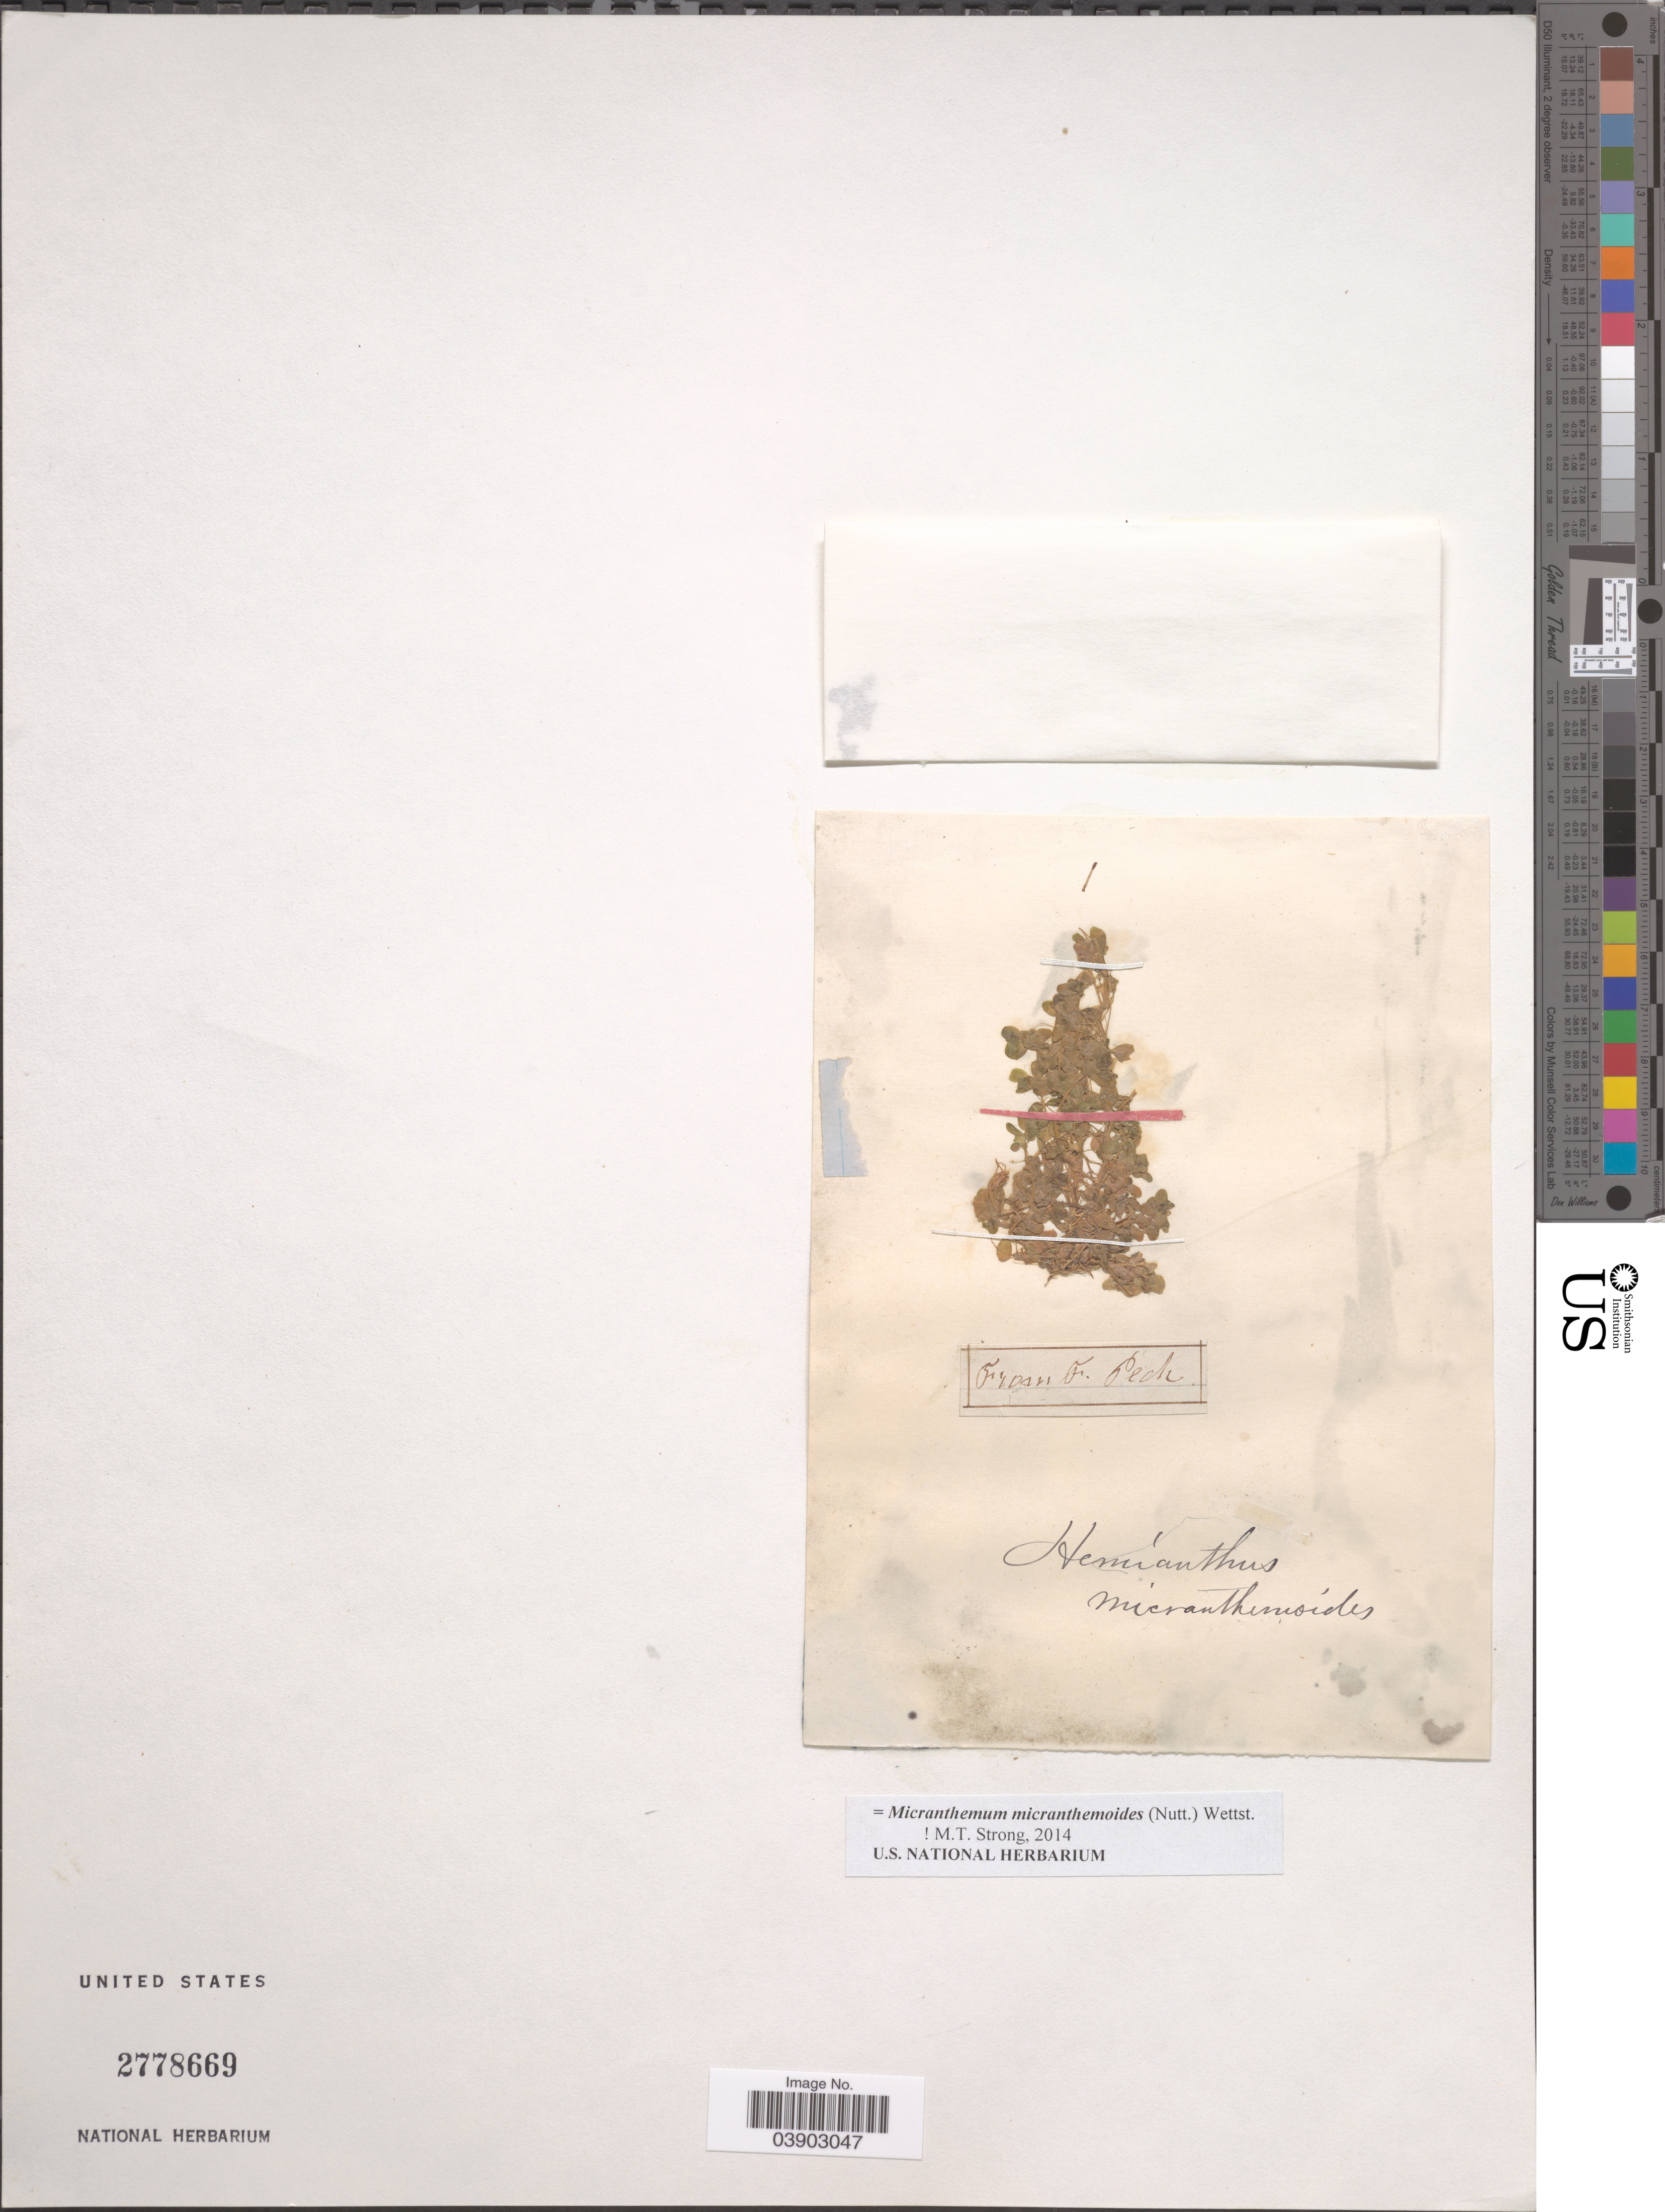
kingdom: Plantae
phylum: Tracheophyta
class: Magnoliopsida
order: Lamiales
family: Linderniaceae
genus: Micranthemum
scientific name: Micranthemum micranthemoides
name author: Nutt.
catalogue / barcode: US 2778669